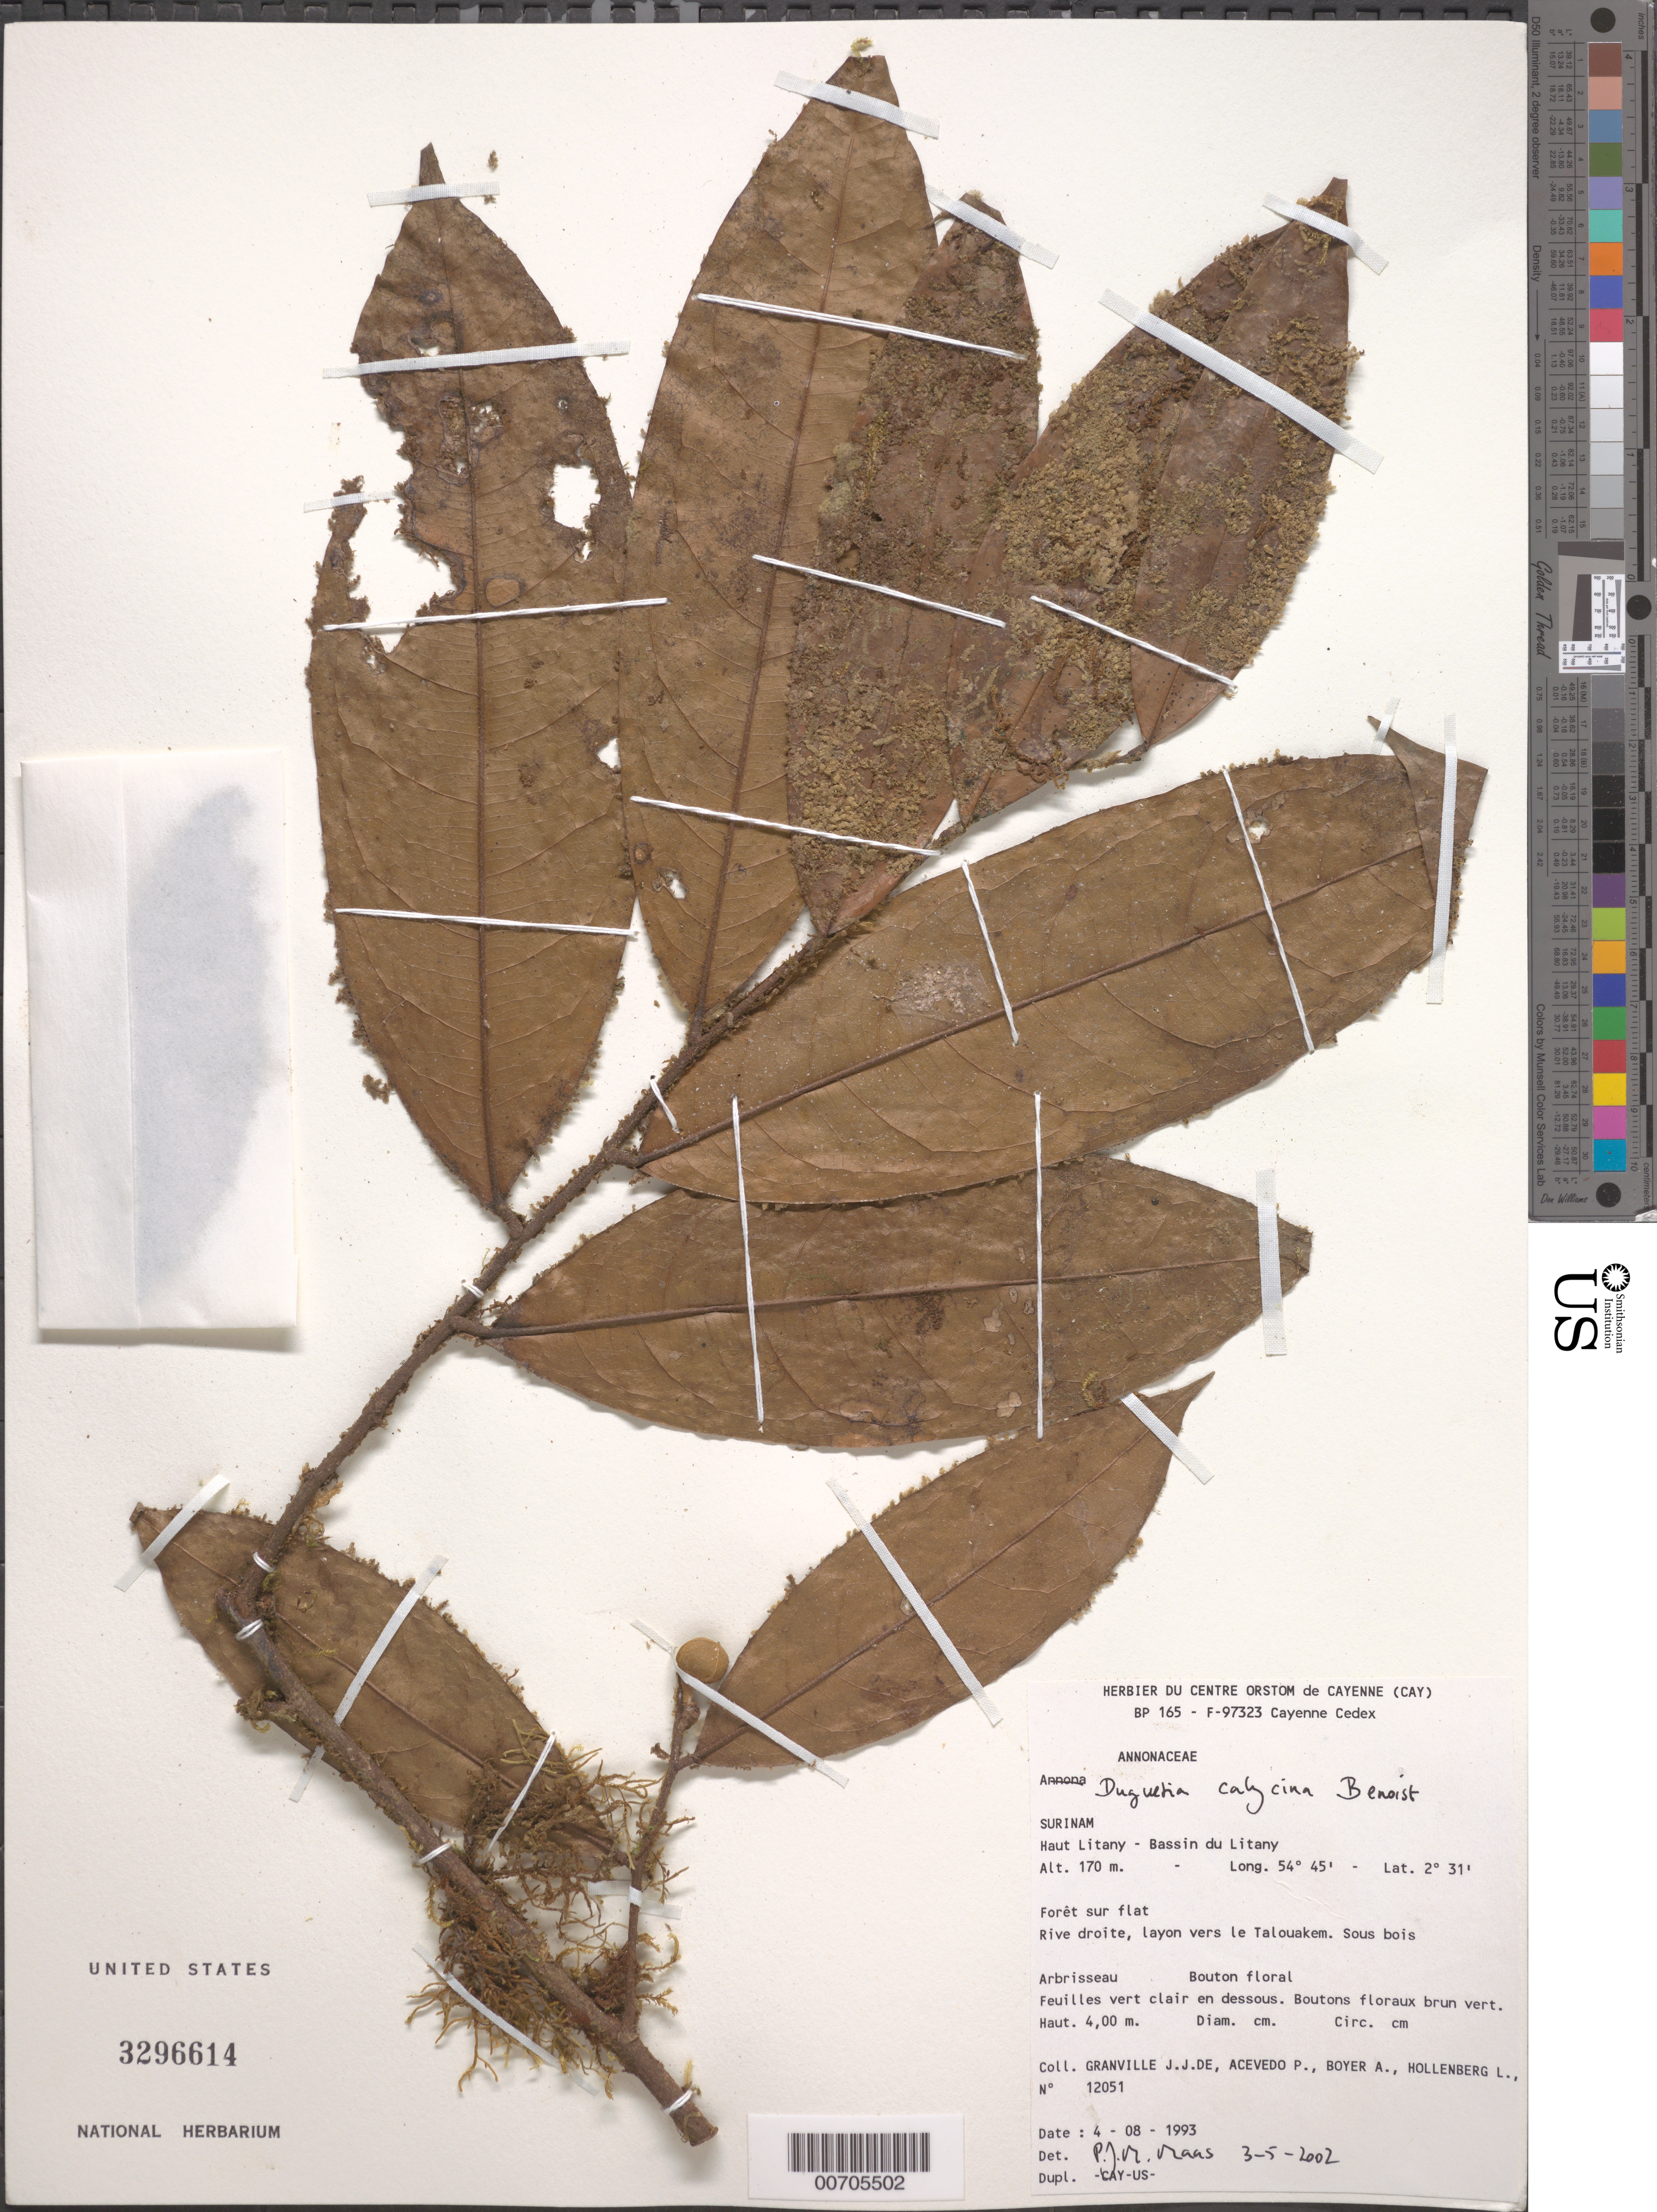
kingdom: Plantae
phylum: Tracheophyta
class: Magnoliopsida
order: Magnoliales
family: Annonaceae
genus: Duguetia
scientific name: Duguetia calycina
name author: Benoist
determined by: Maas, Paul J. M.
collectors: J.-J. de Granville, P. Acevedo-Rodr., A. Boyer & L. Hollenberg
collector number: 12051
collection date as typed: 4-Aug-93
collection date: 1993-08-04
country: Suriname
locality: Haut Litany, Bassin du Litany, rive droit, layon vers le Talouakem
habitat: Forest on flatland; understory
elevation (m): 170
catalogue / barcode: US 3296614